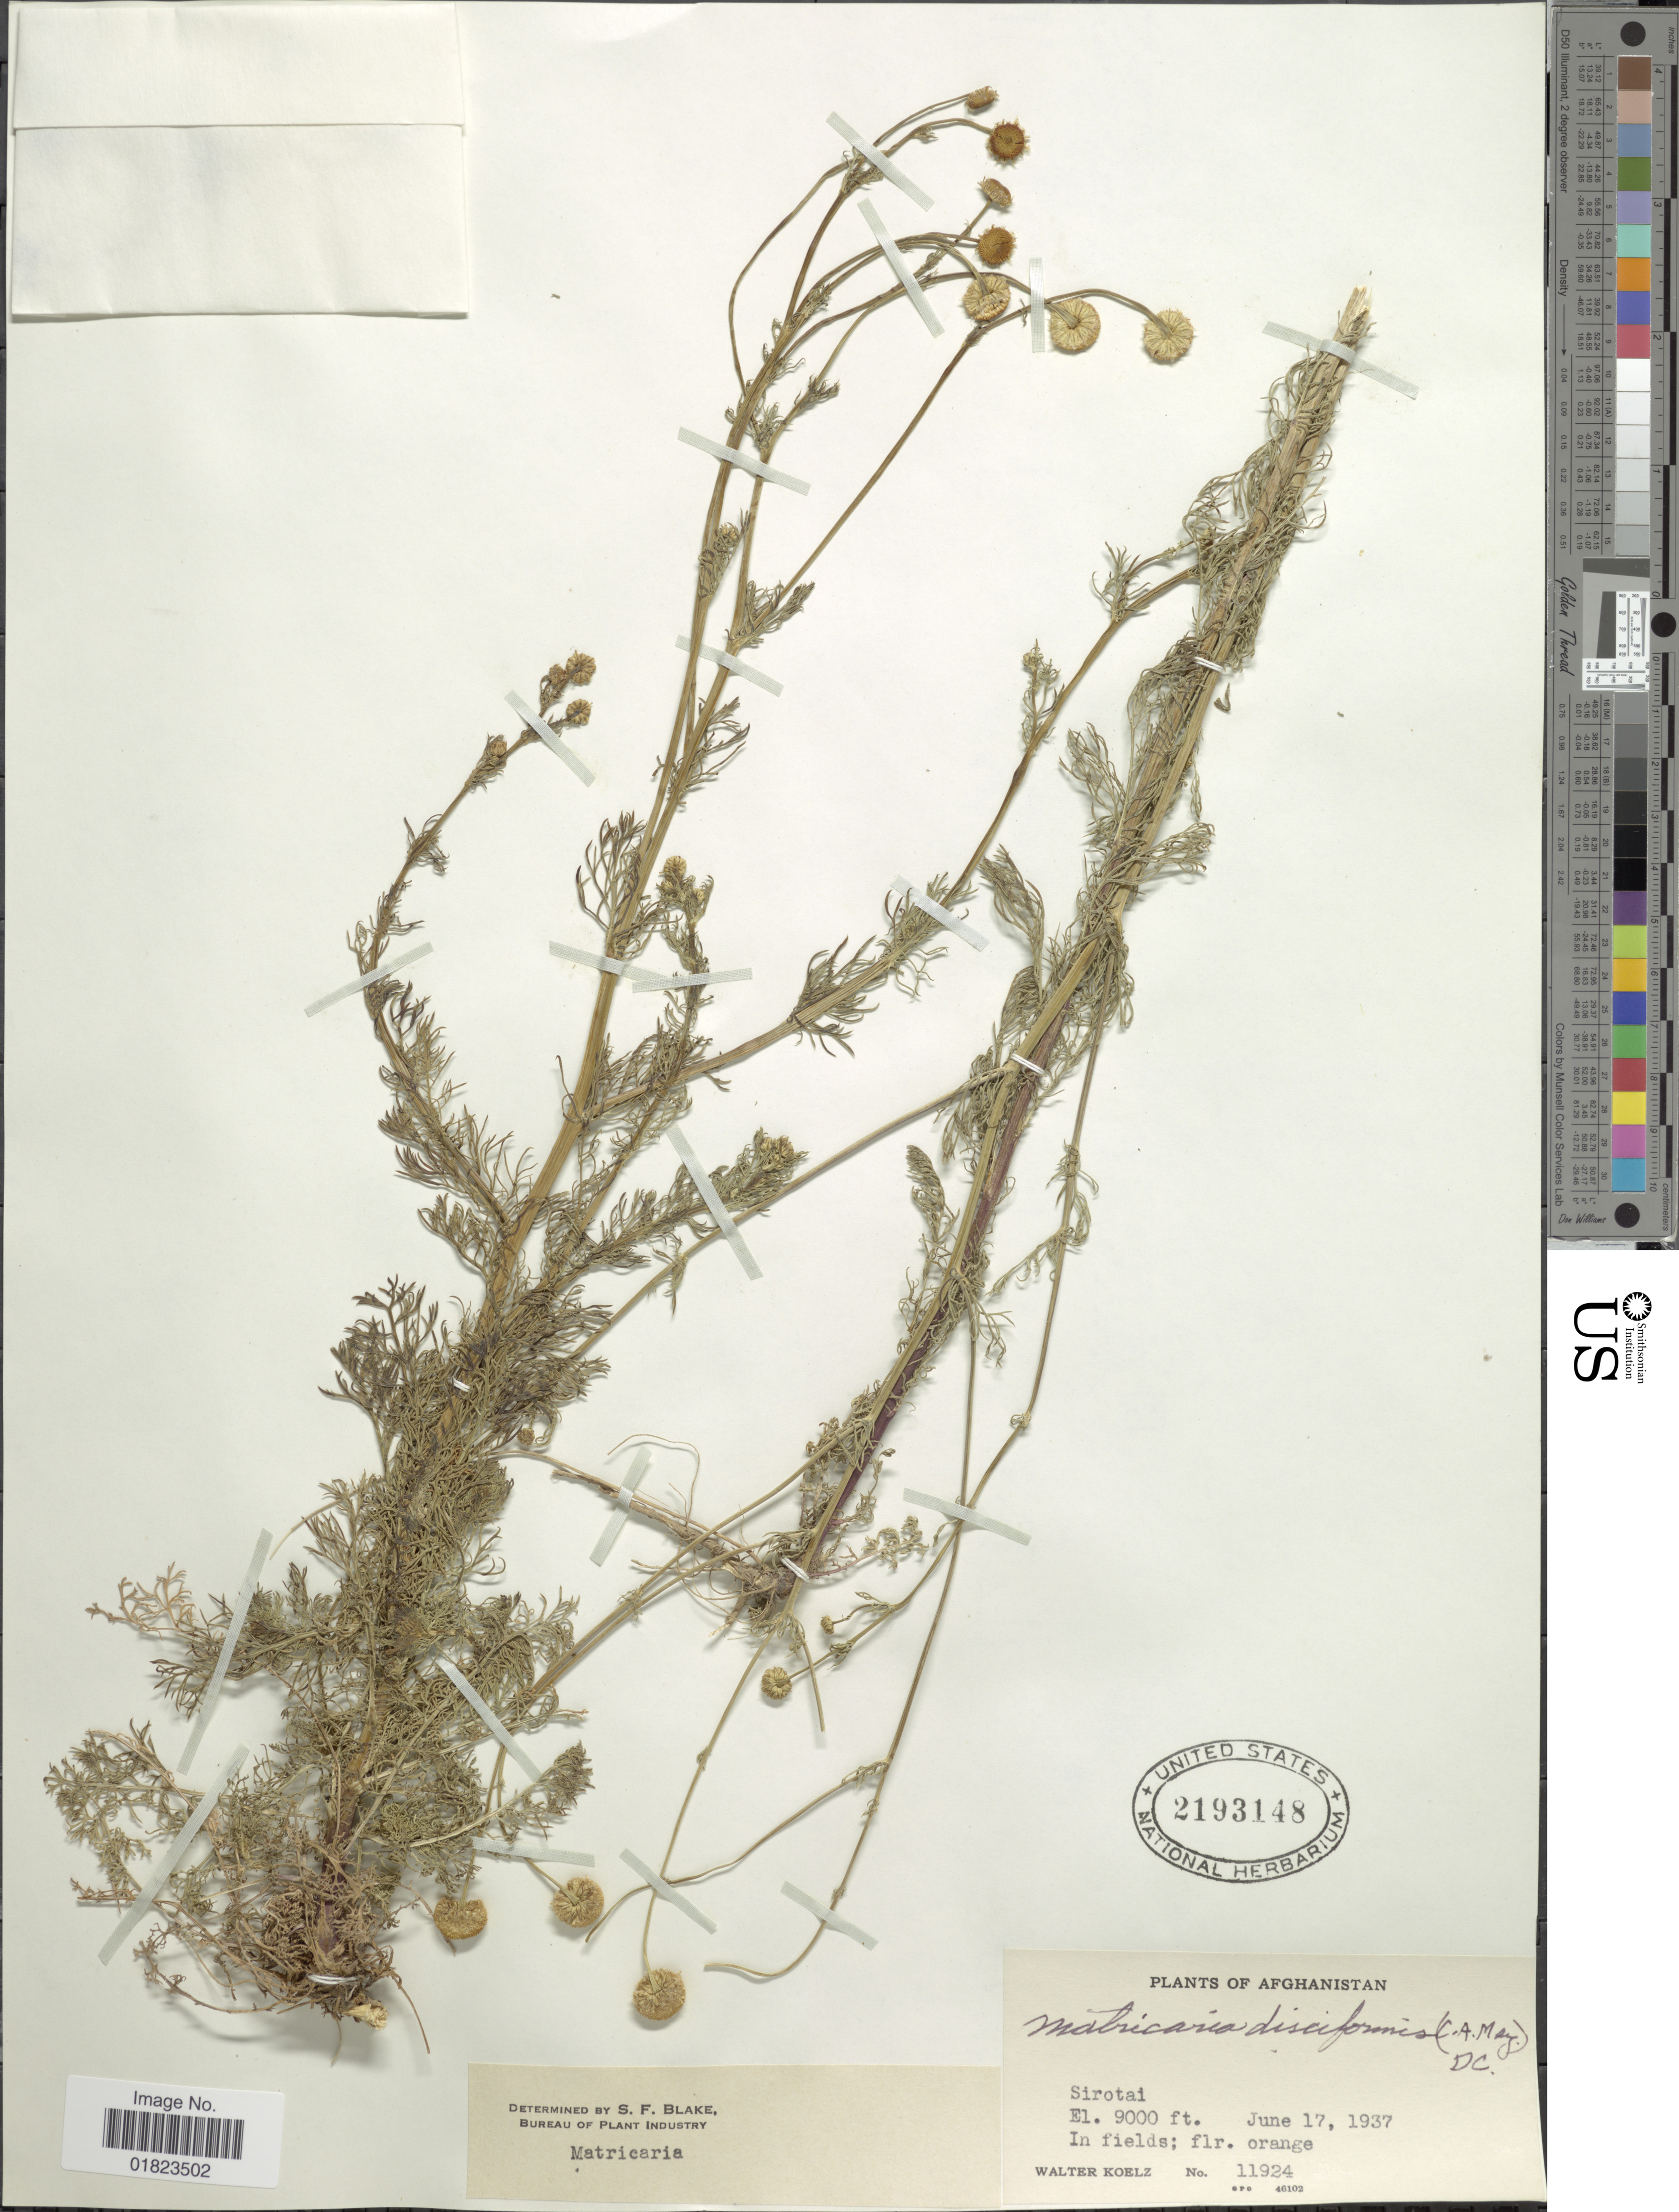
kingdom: Plantae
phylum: Tracheophyta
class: Magnoliopsida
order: Asterales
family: Asteraceae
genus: Tripleurospermum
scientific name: Tripleurospermum disciforme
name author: (C.A. Mey.) Sch. Bip.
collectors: W. N. Koelz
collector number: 11924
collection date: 1937-06-07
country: Afghanistan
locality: Sirotai, In fields. Afghanistan.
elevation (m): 2743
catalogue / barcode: US 2193148